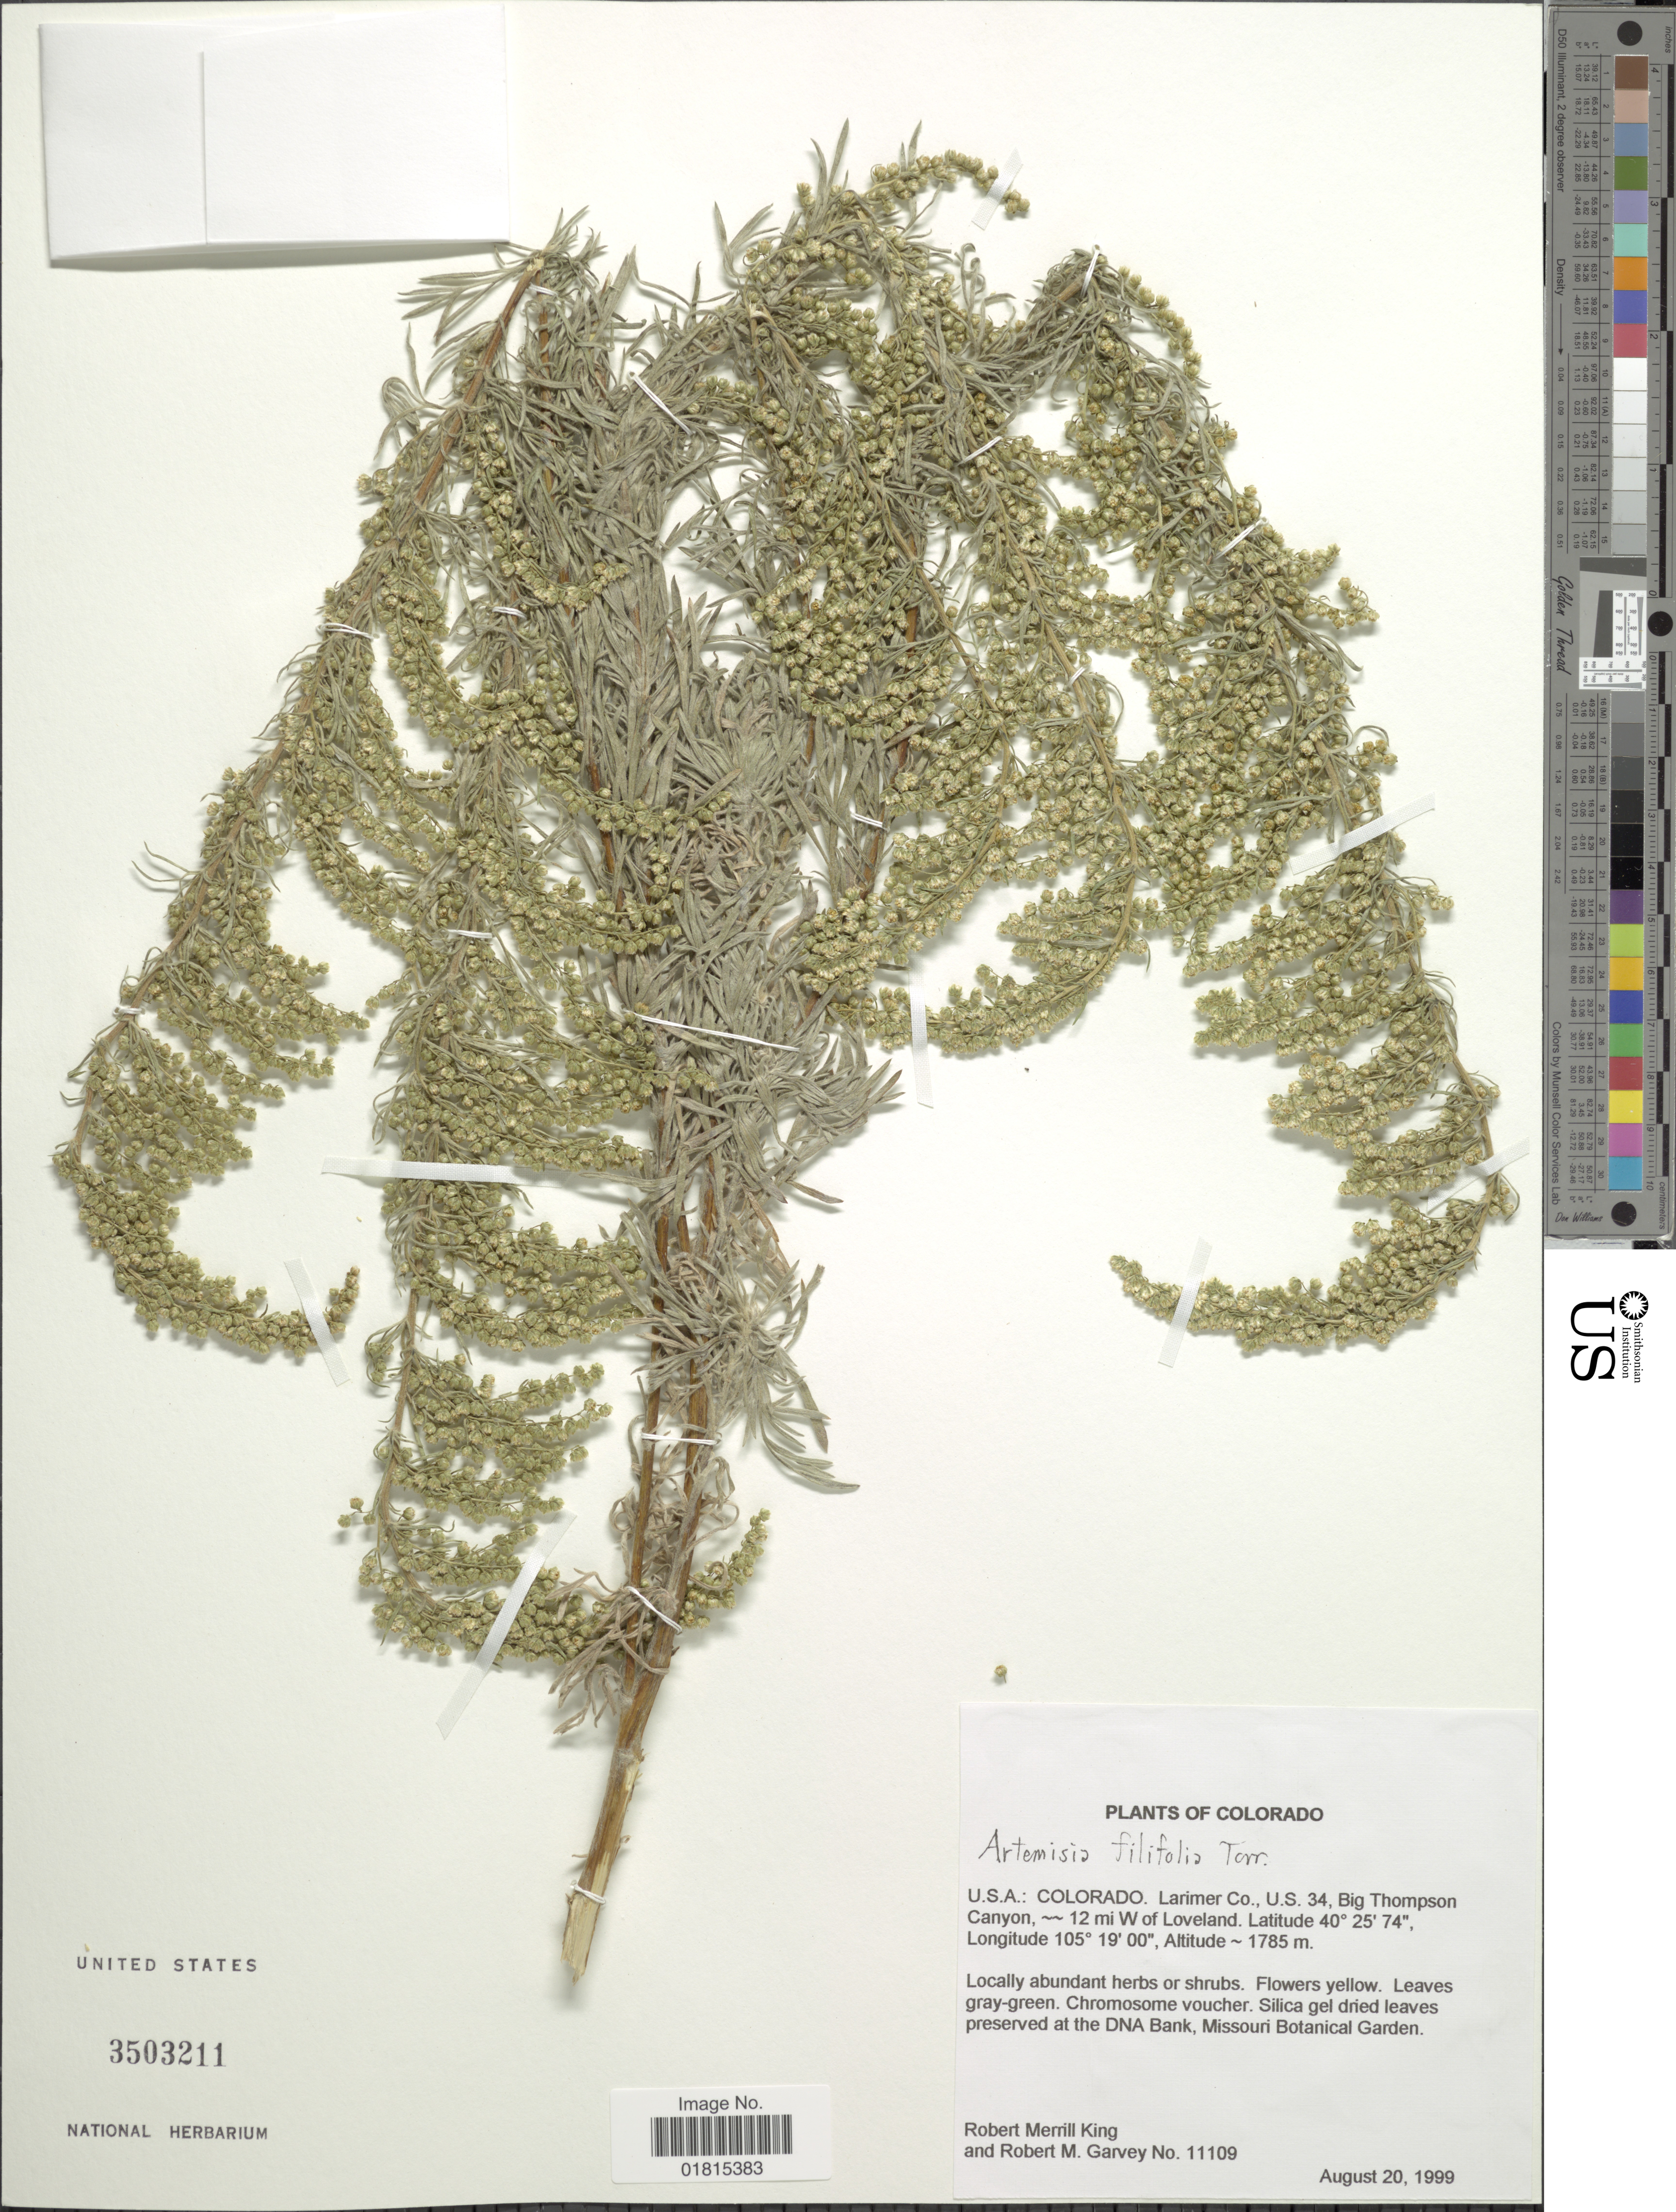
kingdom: Plantae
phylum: Tracheophyta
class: Magnoliopsida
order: Asterales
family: Asteraceae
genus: Artemisia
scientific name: Artemisia filifolia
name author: Torr.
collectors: R. M. King & R. Garvey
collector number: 11109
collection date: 1999-08-20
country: United States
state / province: Colorado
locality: U.S.A.: Colorado. Larimer Co., U.S. 34, Big Thompson Canyon.- 12 mi W of Loveland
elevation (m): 1785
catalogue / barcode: US 3503211